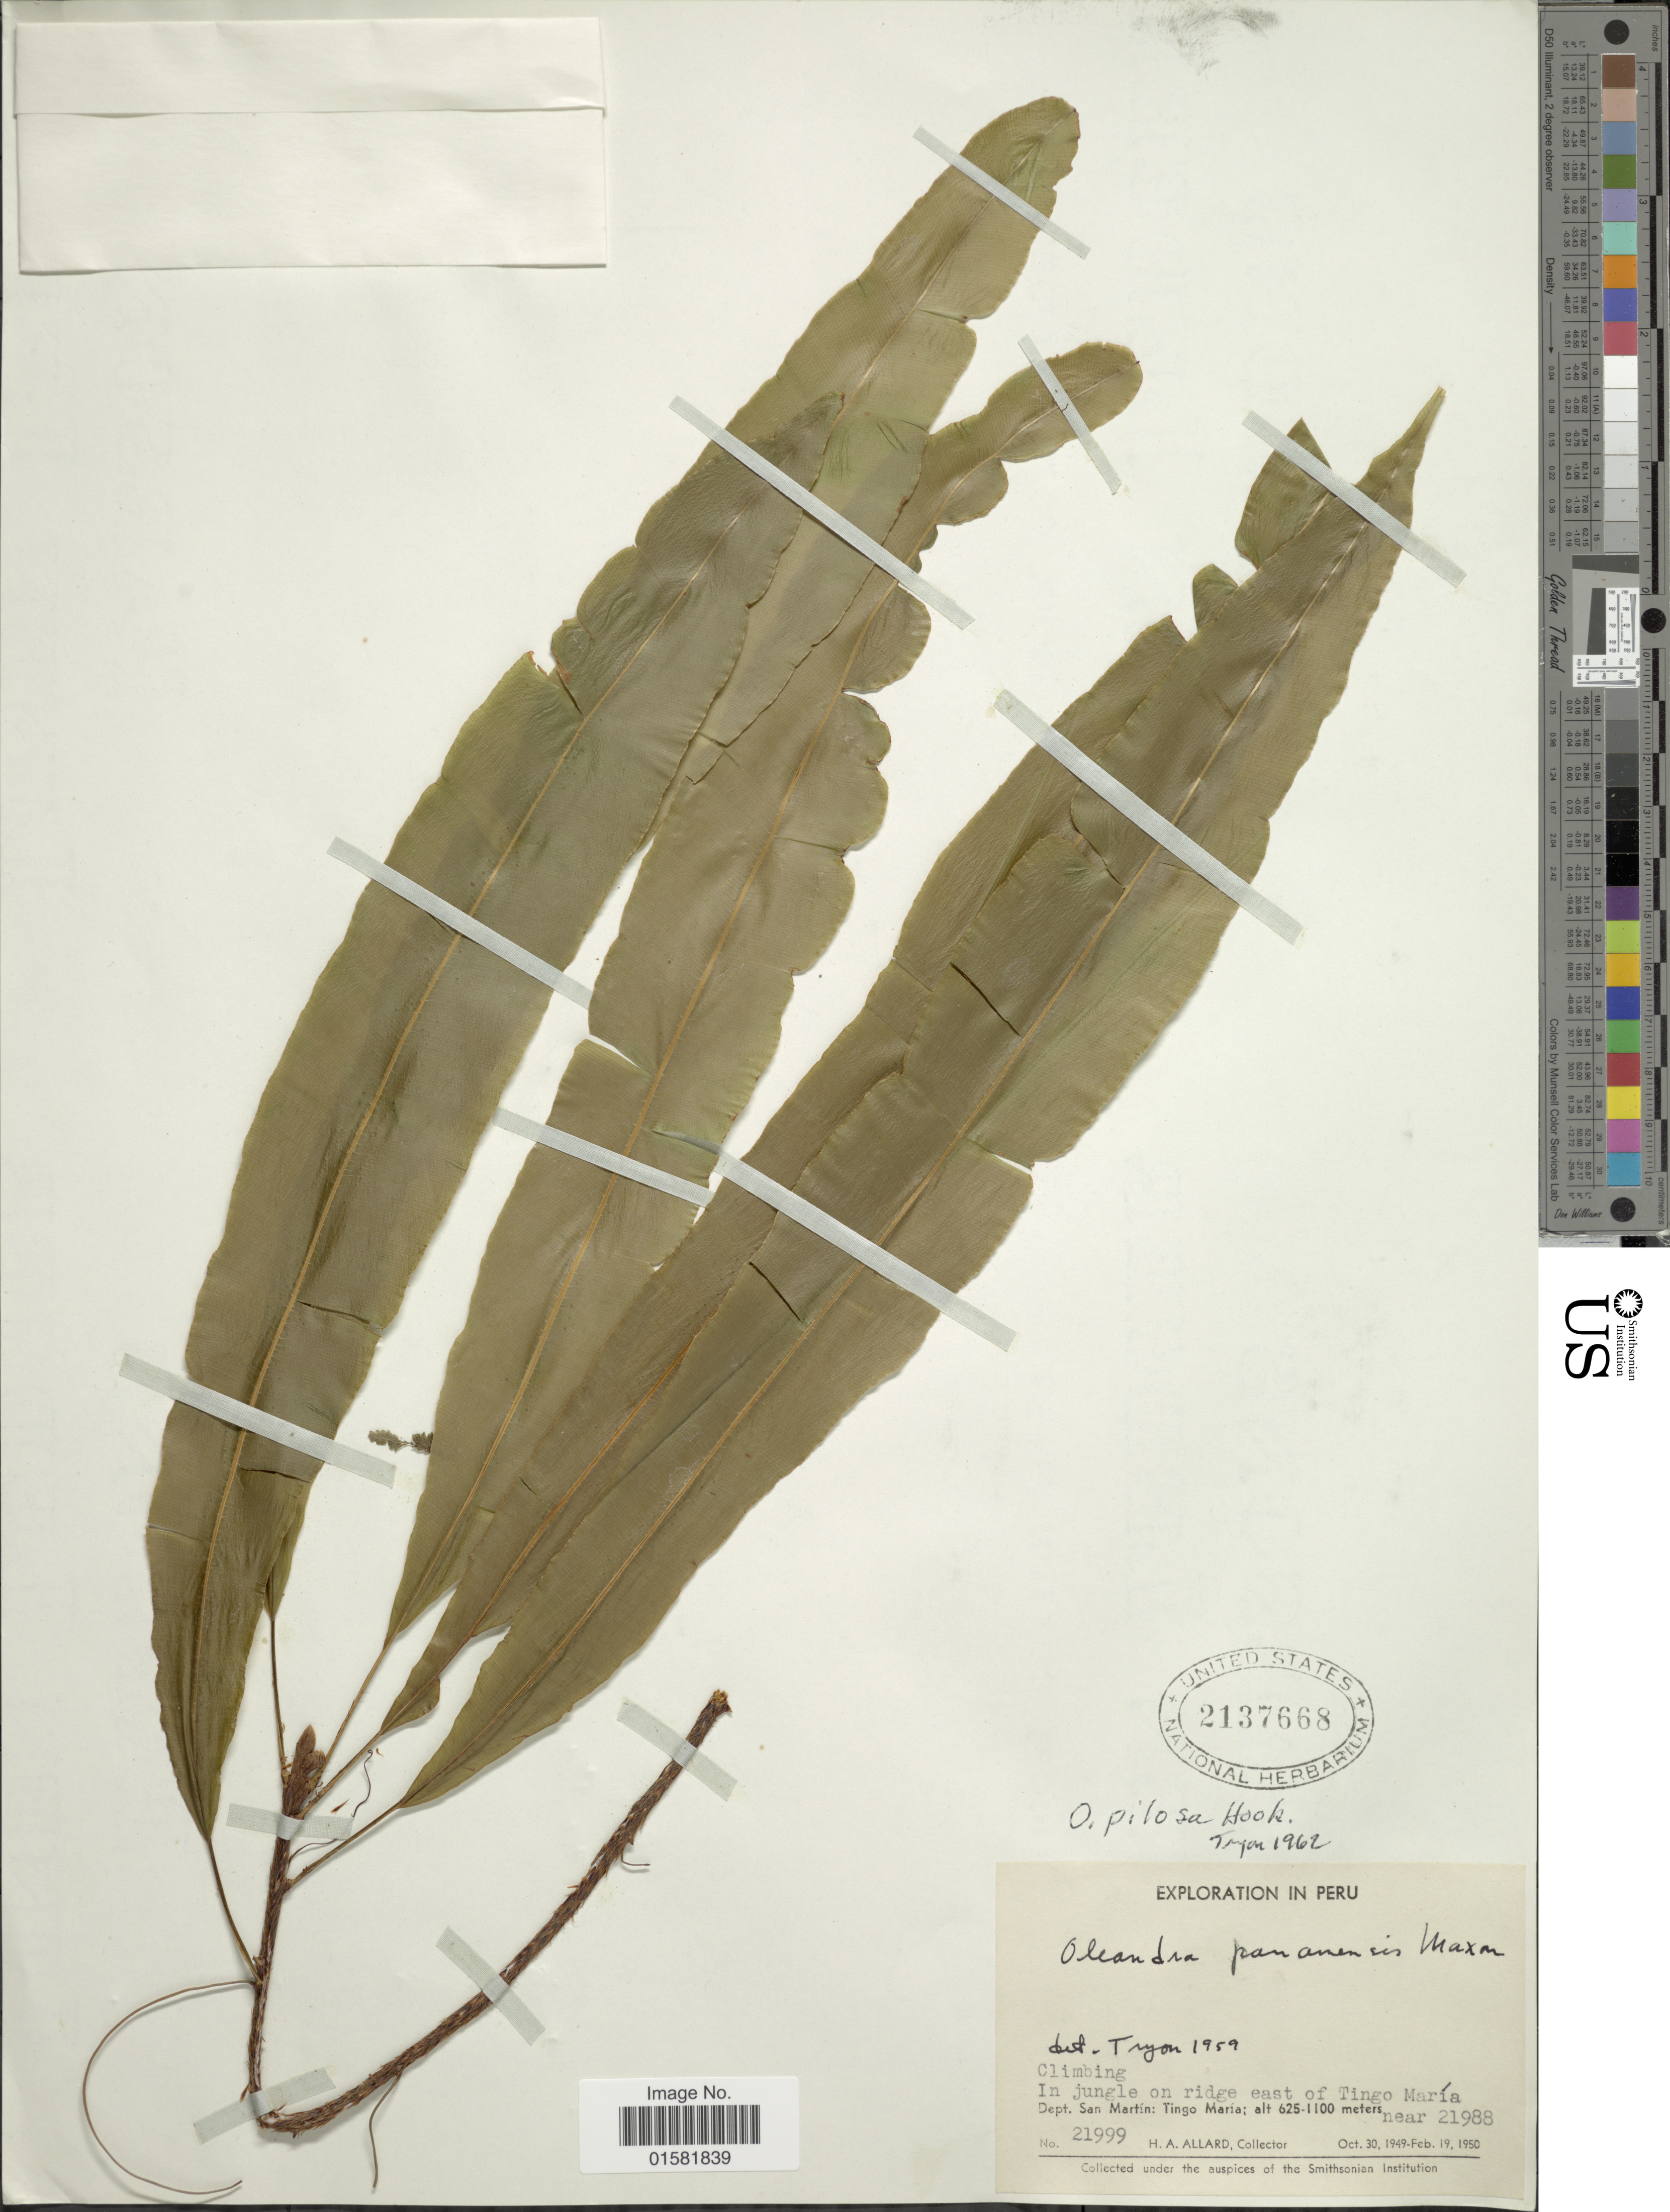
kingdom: Plantae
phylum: Tracheophyta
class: Polypodiopsida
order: Polypodiales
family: Oleandraceae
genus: Oleandra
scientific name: Oleandra pilosa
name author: Hook.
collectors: H. A. Allard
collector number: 21999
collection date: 1949-10-30/1950-02-19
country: Peru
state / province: San Martín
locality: Peru, In jungle on ridge east of Tingo María, Dept. San Martín: Tingo Maria.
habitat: in jungle on ridge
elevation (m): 625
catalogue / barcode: US 2137668